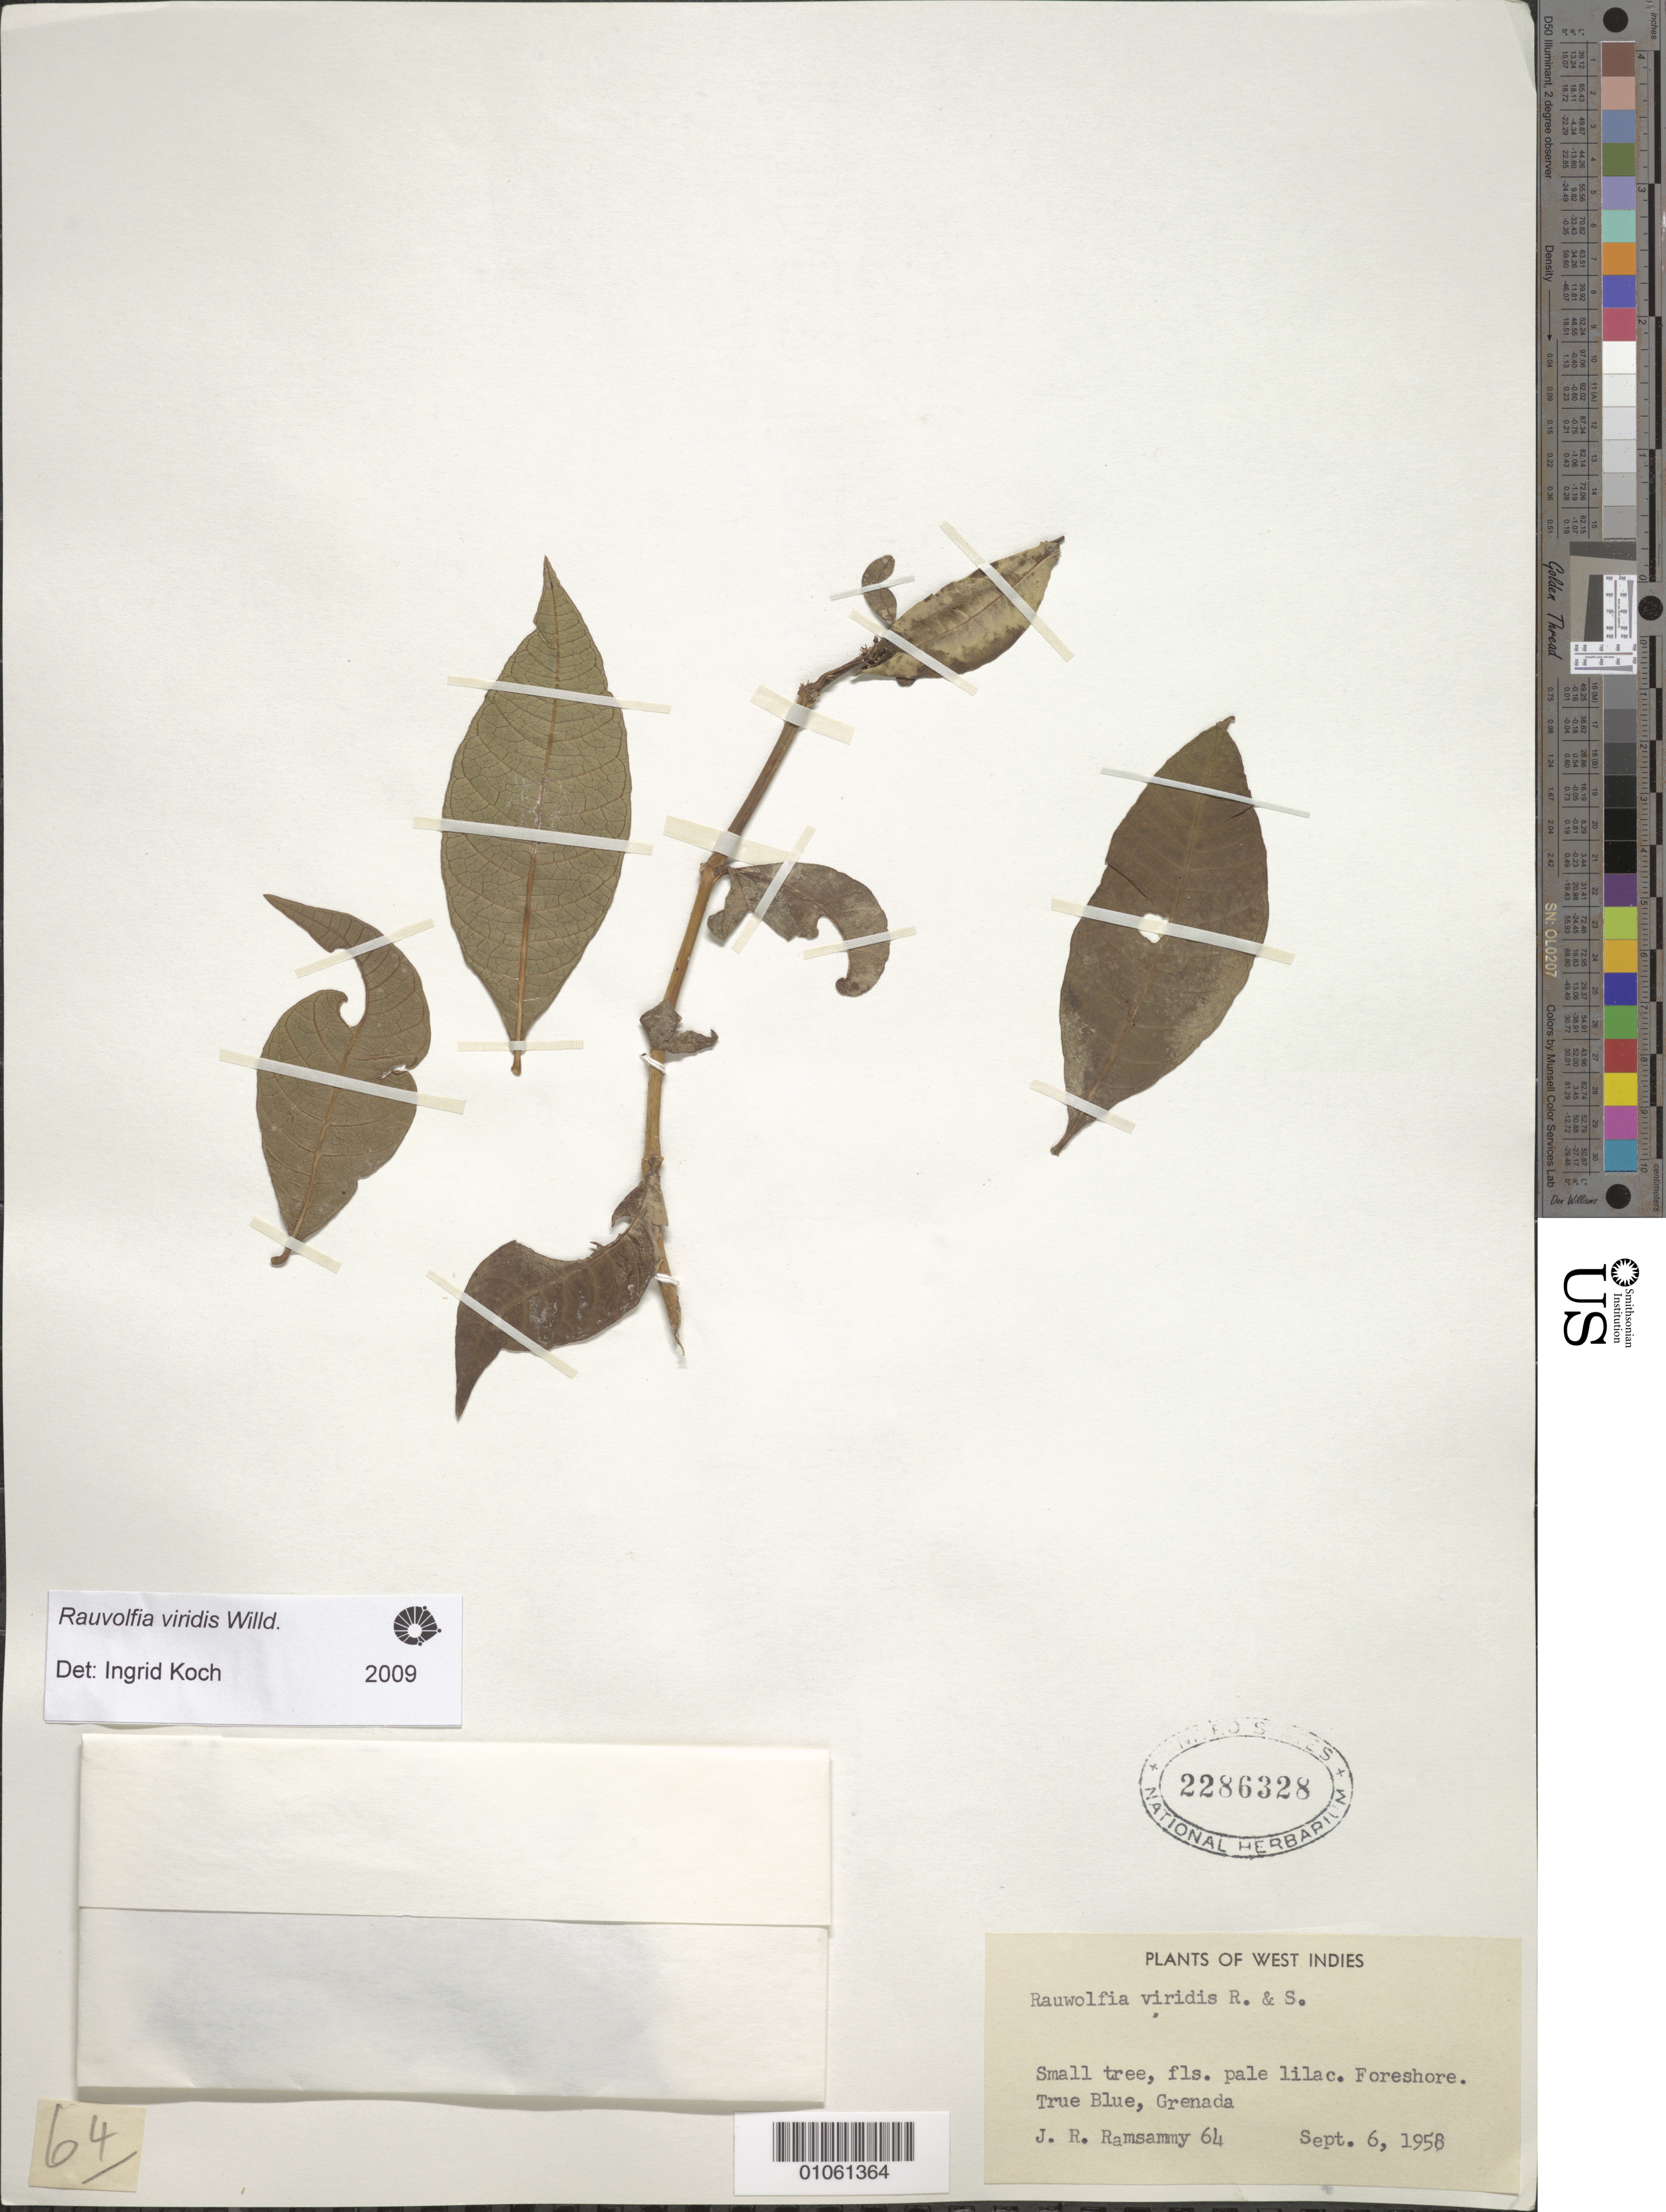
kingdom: Plantae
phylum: Tracheophyta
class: Magnoliopsida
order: Gentianales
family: Apocynaceae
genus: Rauvolfia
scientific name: Rauvolfia viridis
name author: Willd. ex Roem. & Schult.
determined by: Koch, I.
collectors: J. Ramsammy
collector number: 64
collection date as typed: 06 Sep 1958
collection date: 1958-09-06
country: Grenada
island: Grenada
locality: True Blue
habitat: Foreshore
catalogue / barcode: US 2286328